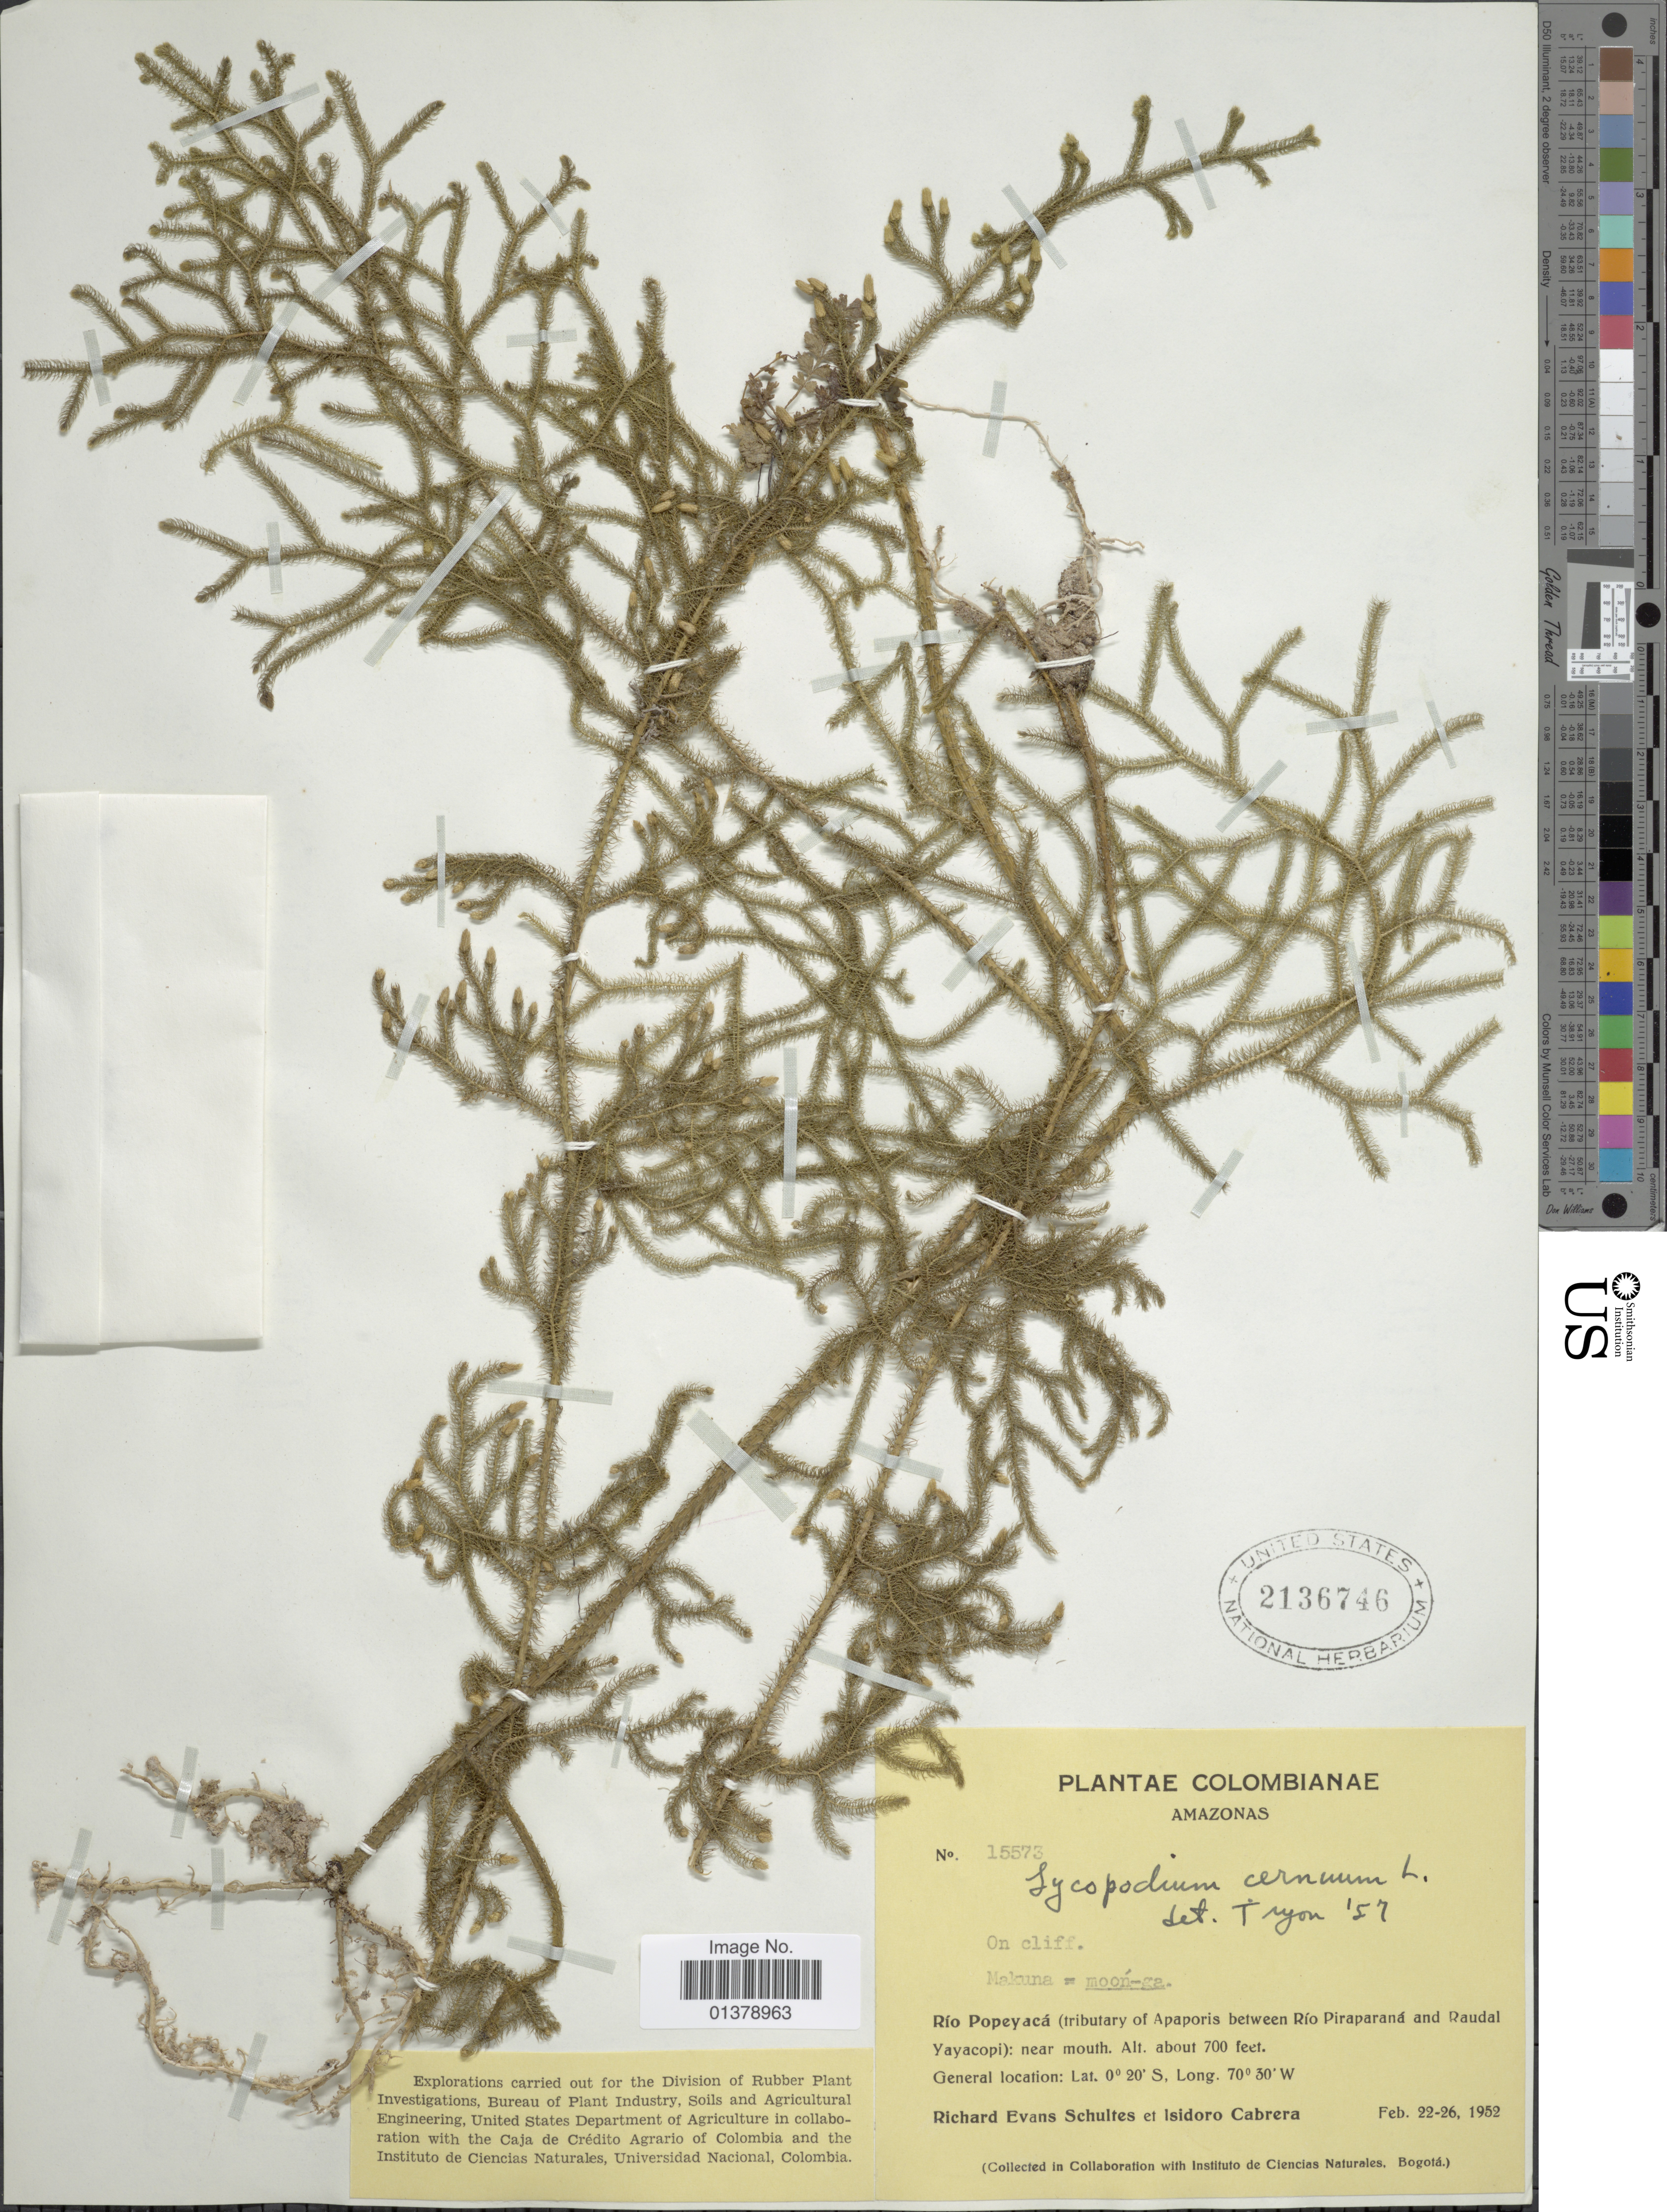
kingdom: Plantae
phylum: Tracheophyta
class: Lycopodiopsida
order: Lycopodiales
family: Lycopodiaceae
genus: Palhinhaea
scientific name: Palhinhaea cernua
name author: (L.) Vasc. & Franco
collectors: R. E. Schultes & I. Cabrera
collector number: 15573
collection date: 1952-02-22/1952-02-26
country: Colombia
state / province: Amazônas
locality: Rio Popeyacá(tributary of Apaporis between Rio Piraparaná and Raudal Yayacopi): near mouth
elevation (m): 213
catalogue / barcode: US 2136746